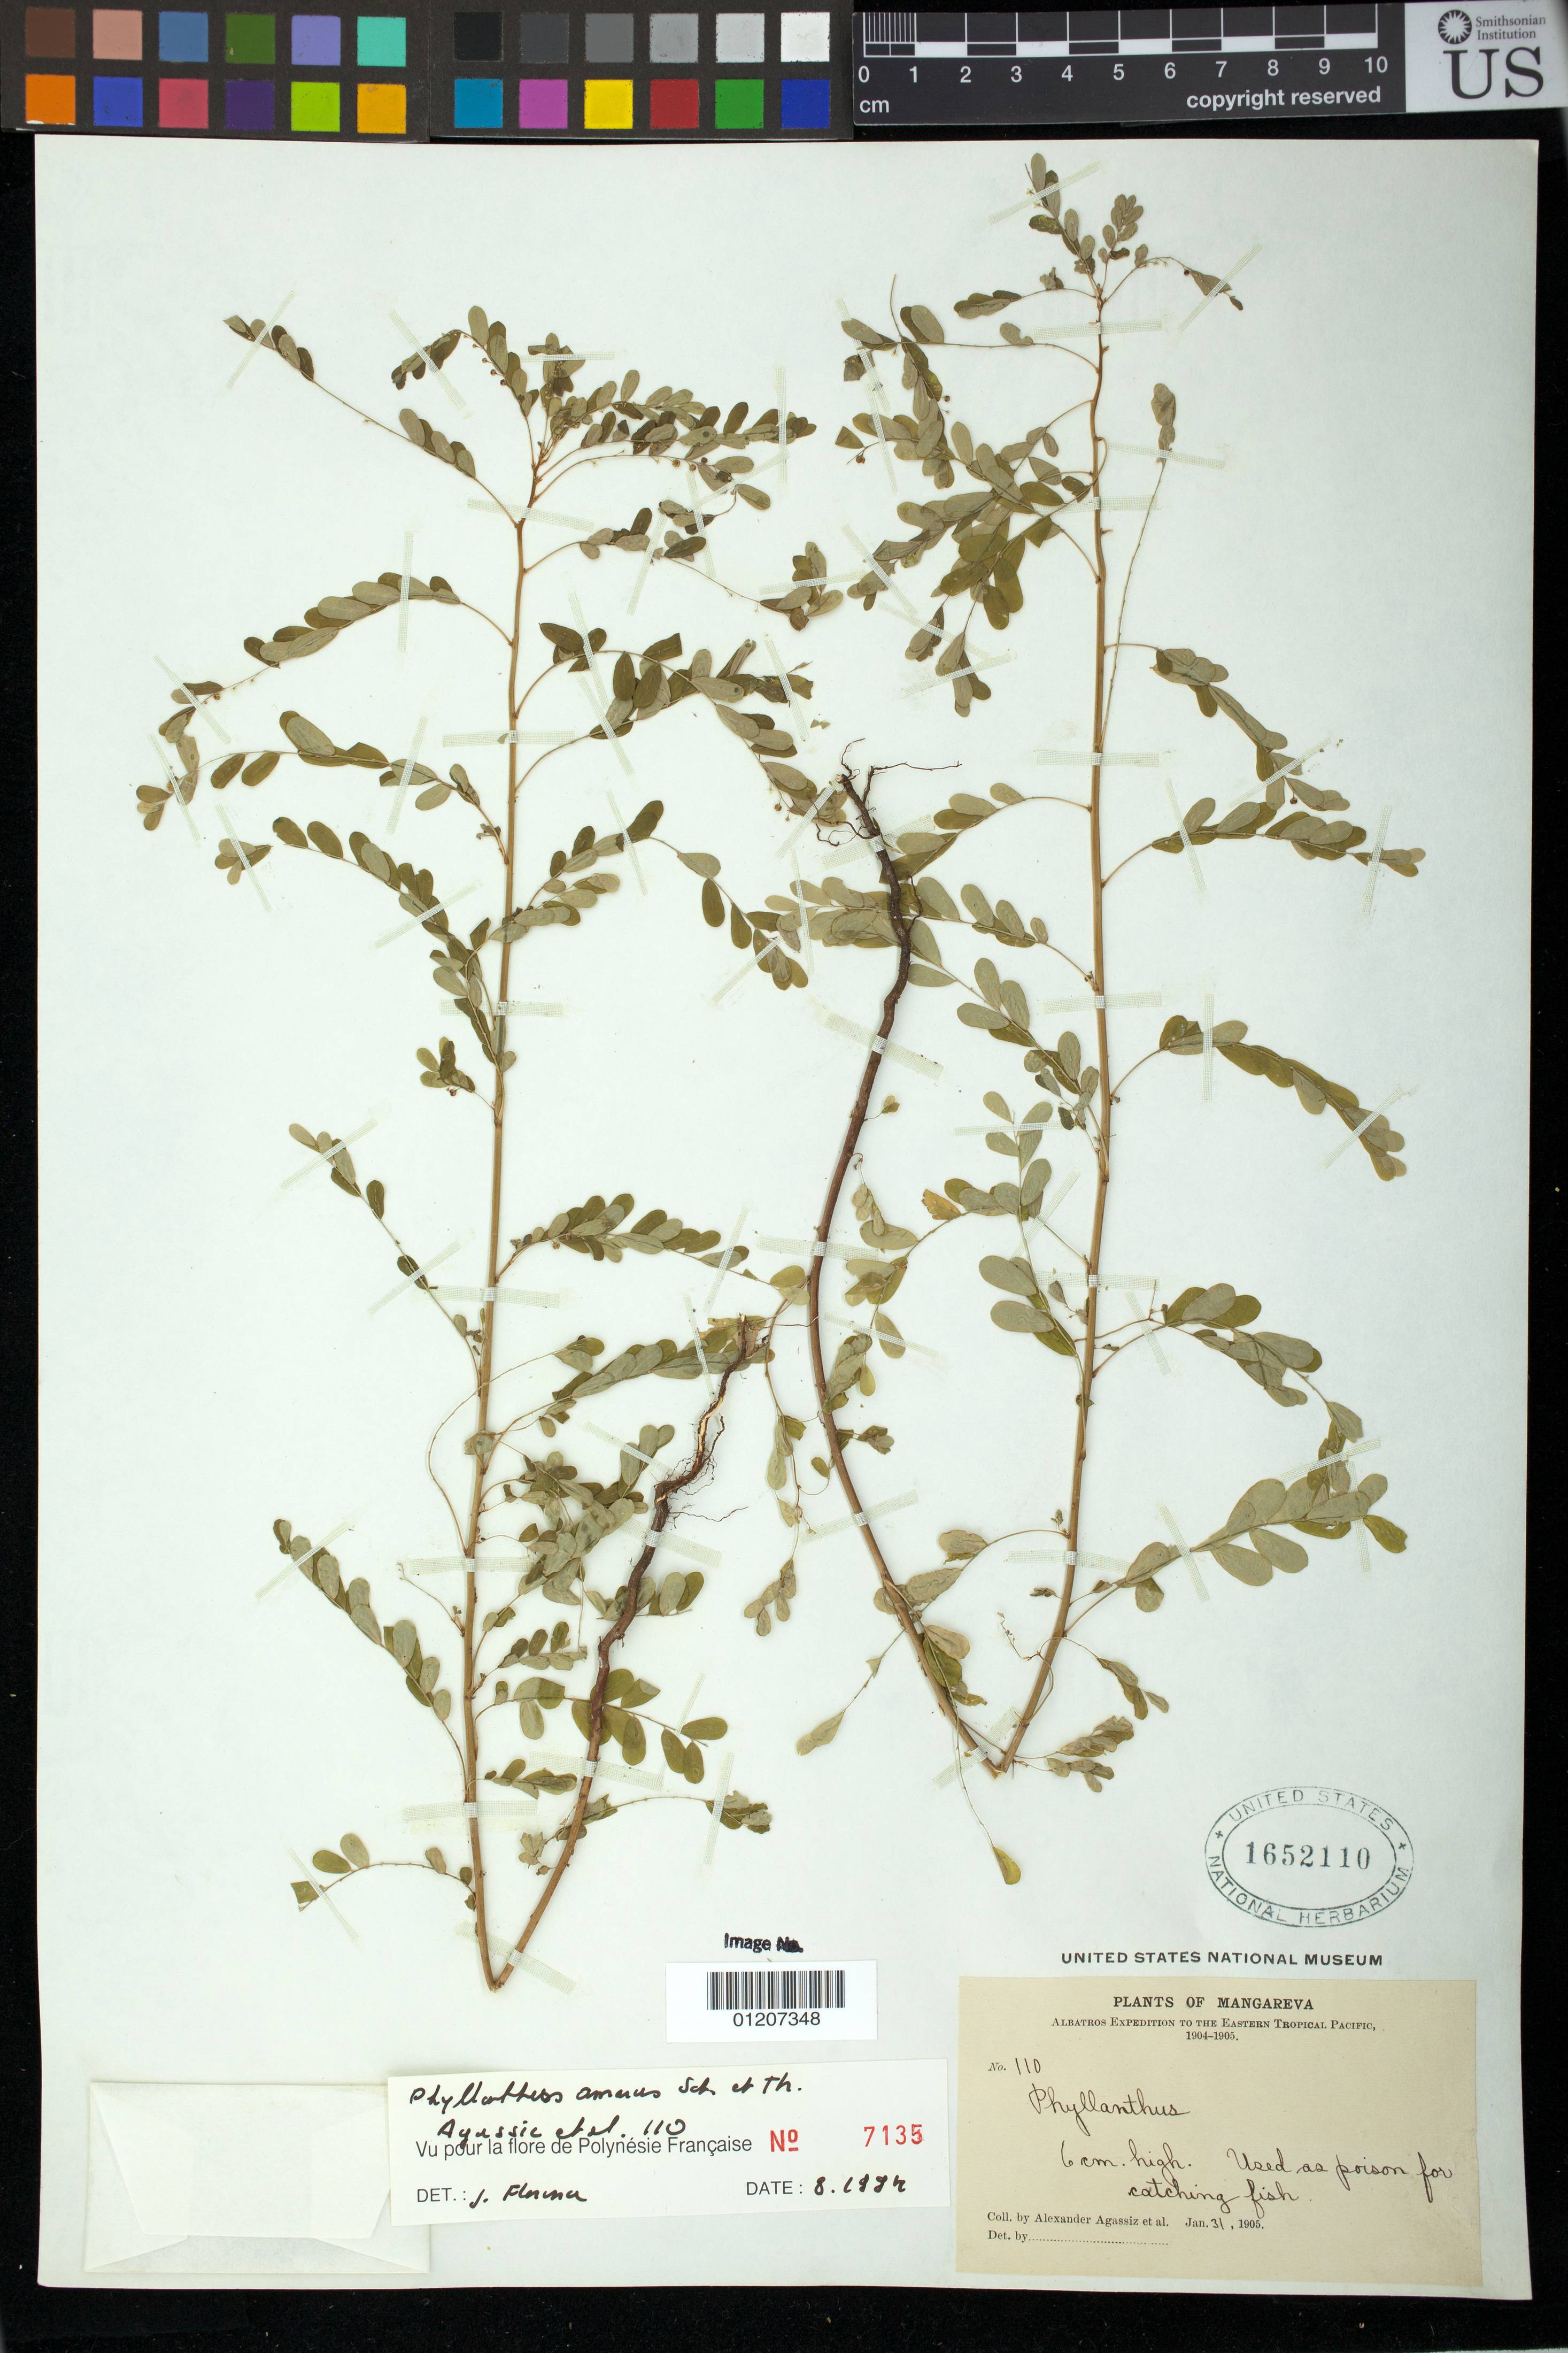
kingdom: Plantae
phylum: Tracheophyta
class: Magnoliopsida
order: Malpighiales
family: Phyllanthaceae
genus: Phyllanthus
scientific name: Phyllanthus amarus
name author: Schumach. & Thonn.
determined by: Florence, J.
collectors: L. Agassiz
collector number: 110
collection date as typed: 31 Jan 1905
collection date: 1905-01-31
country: French Polynesia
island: Mangareva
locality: Mangareva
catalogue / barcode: US 1652110